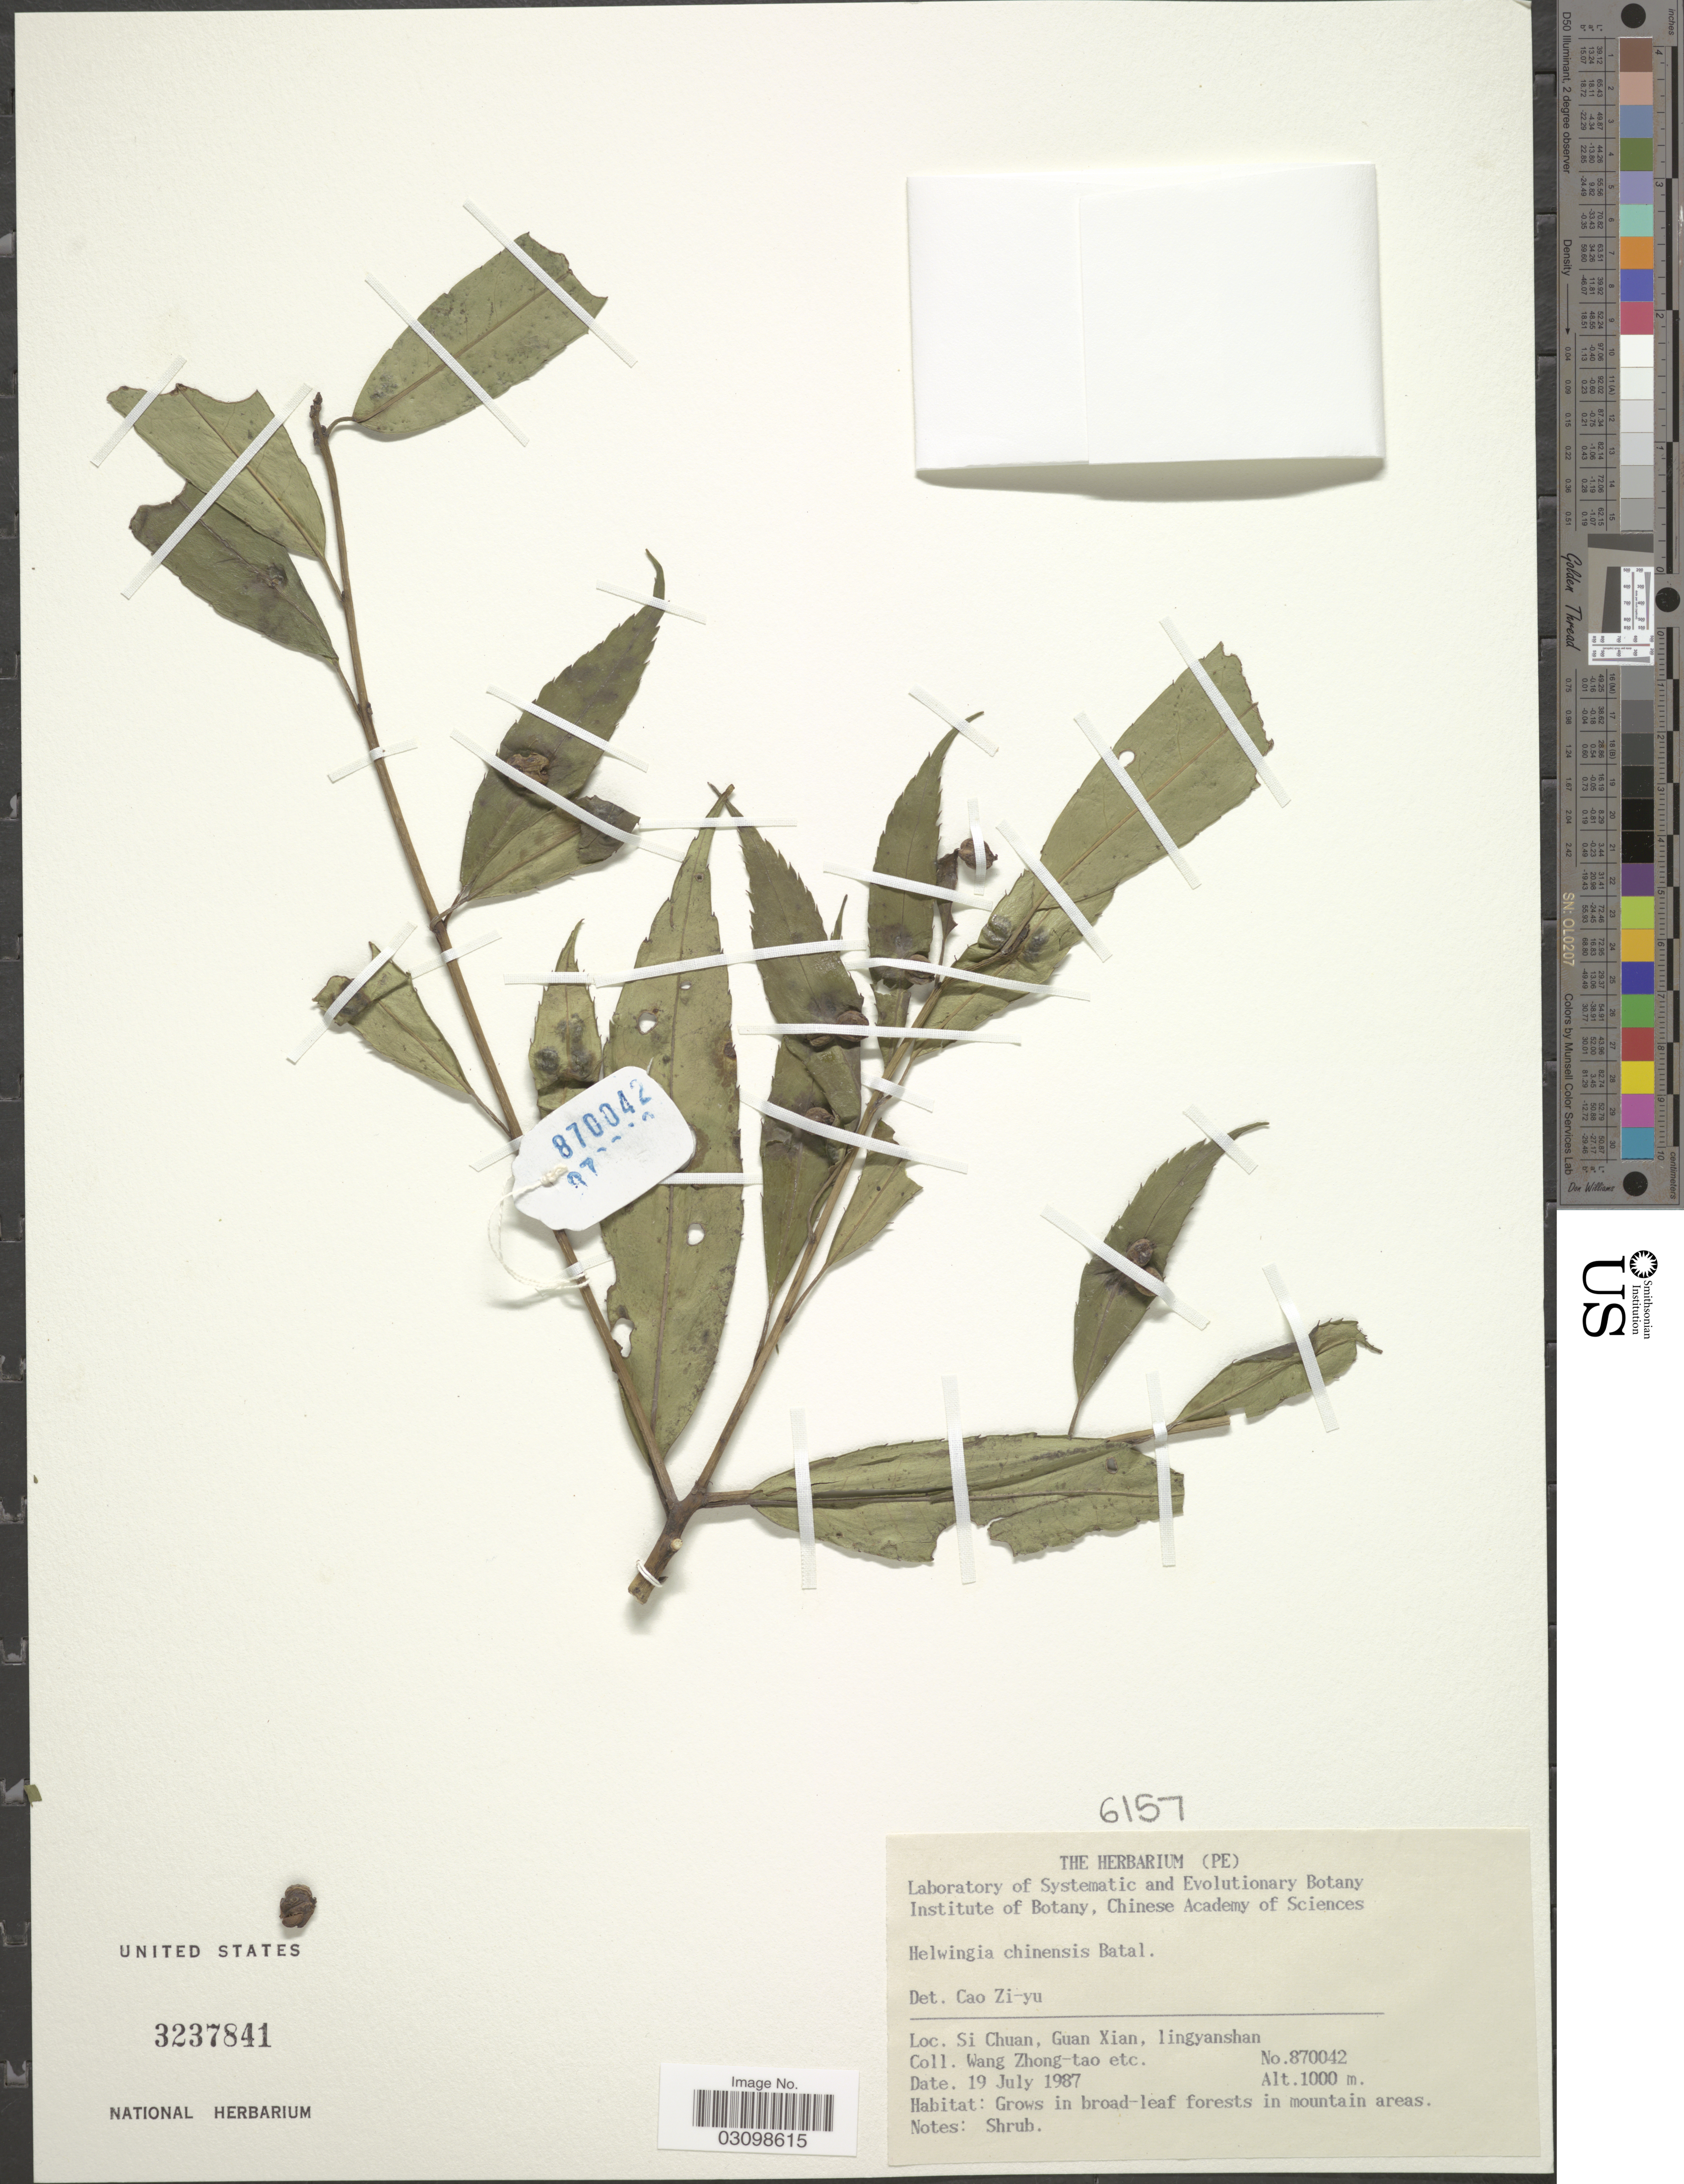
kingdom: Plantae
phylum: Tracheophyta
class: Magnoliopsida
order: Aquifoliales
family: Helwingiaceae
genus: Helwingia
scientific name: Helwingia chinensis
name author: Batalin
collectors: W. Zhong-Tao & et al.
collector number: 870042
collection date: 1987-07-19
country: China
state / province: Sichuan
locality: Si Chuan, Guan Xian, lingyanshan.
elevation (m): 1000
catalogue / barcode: US 3237841